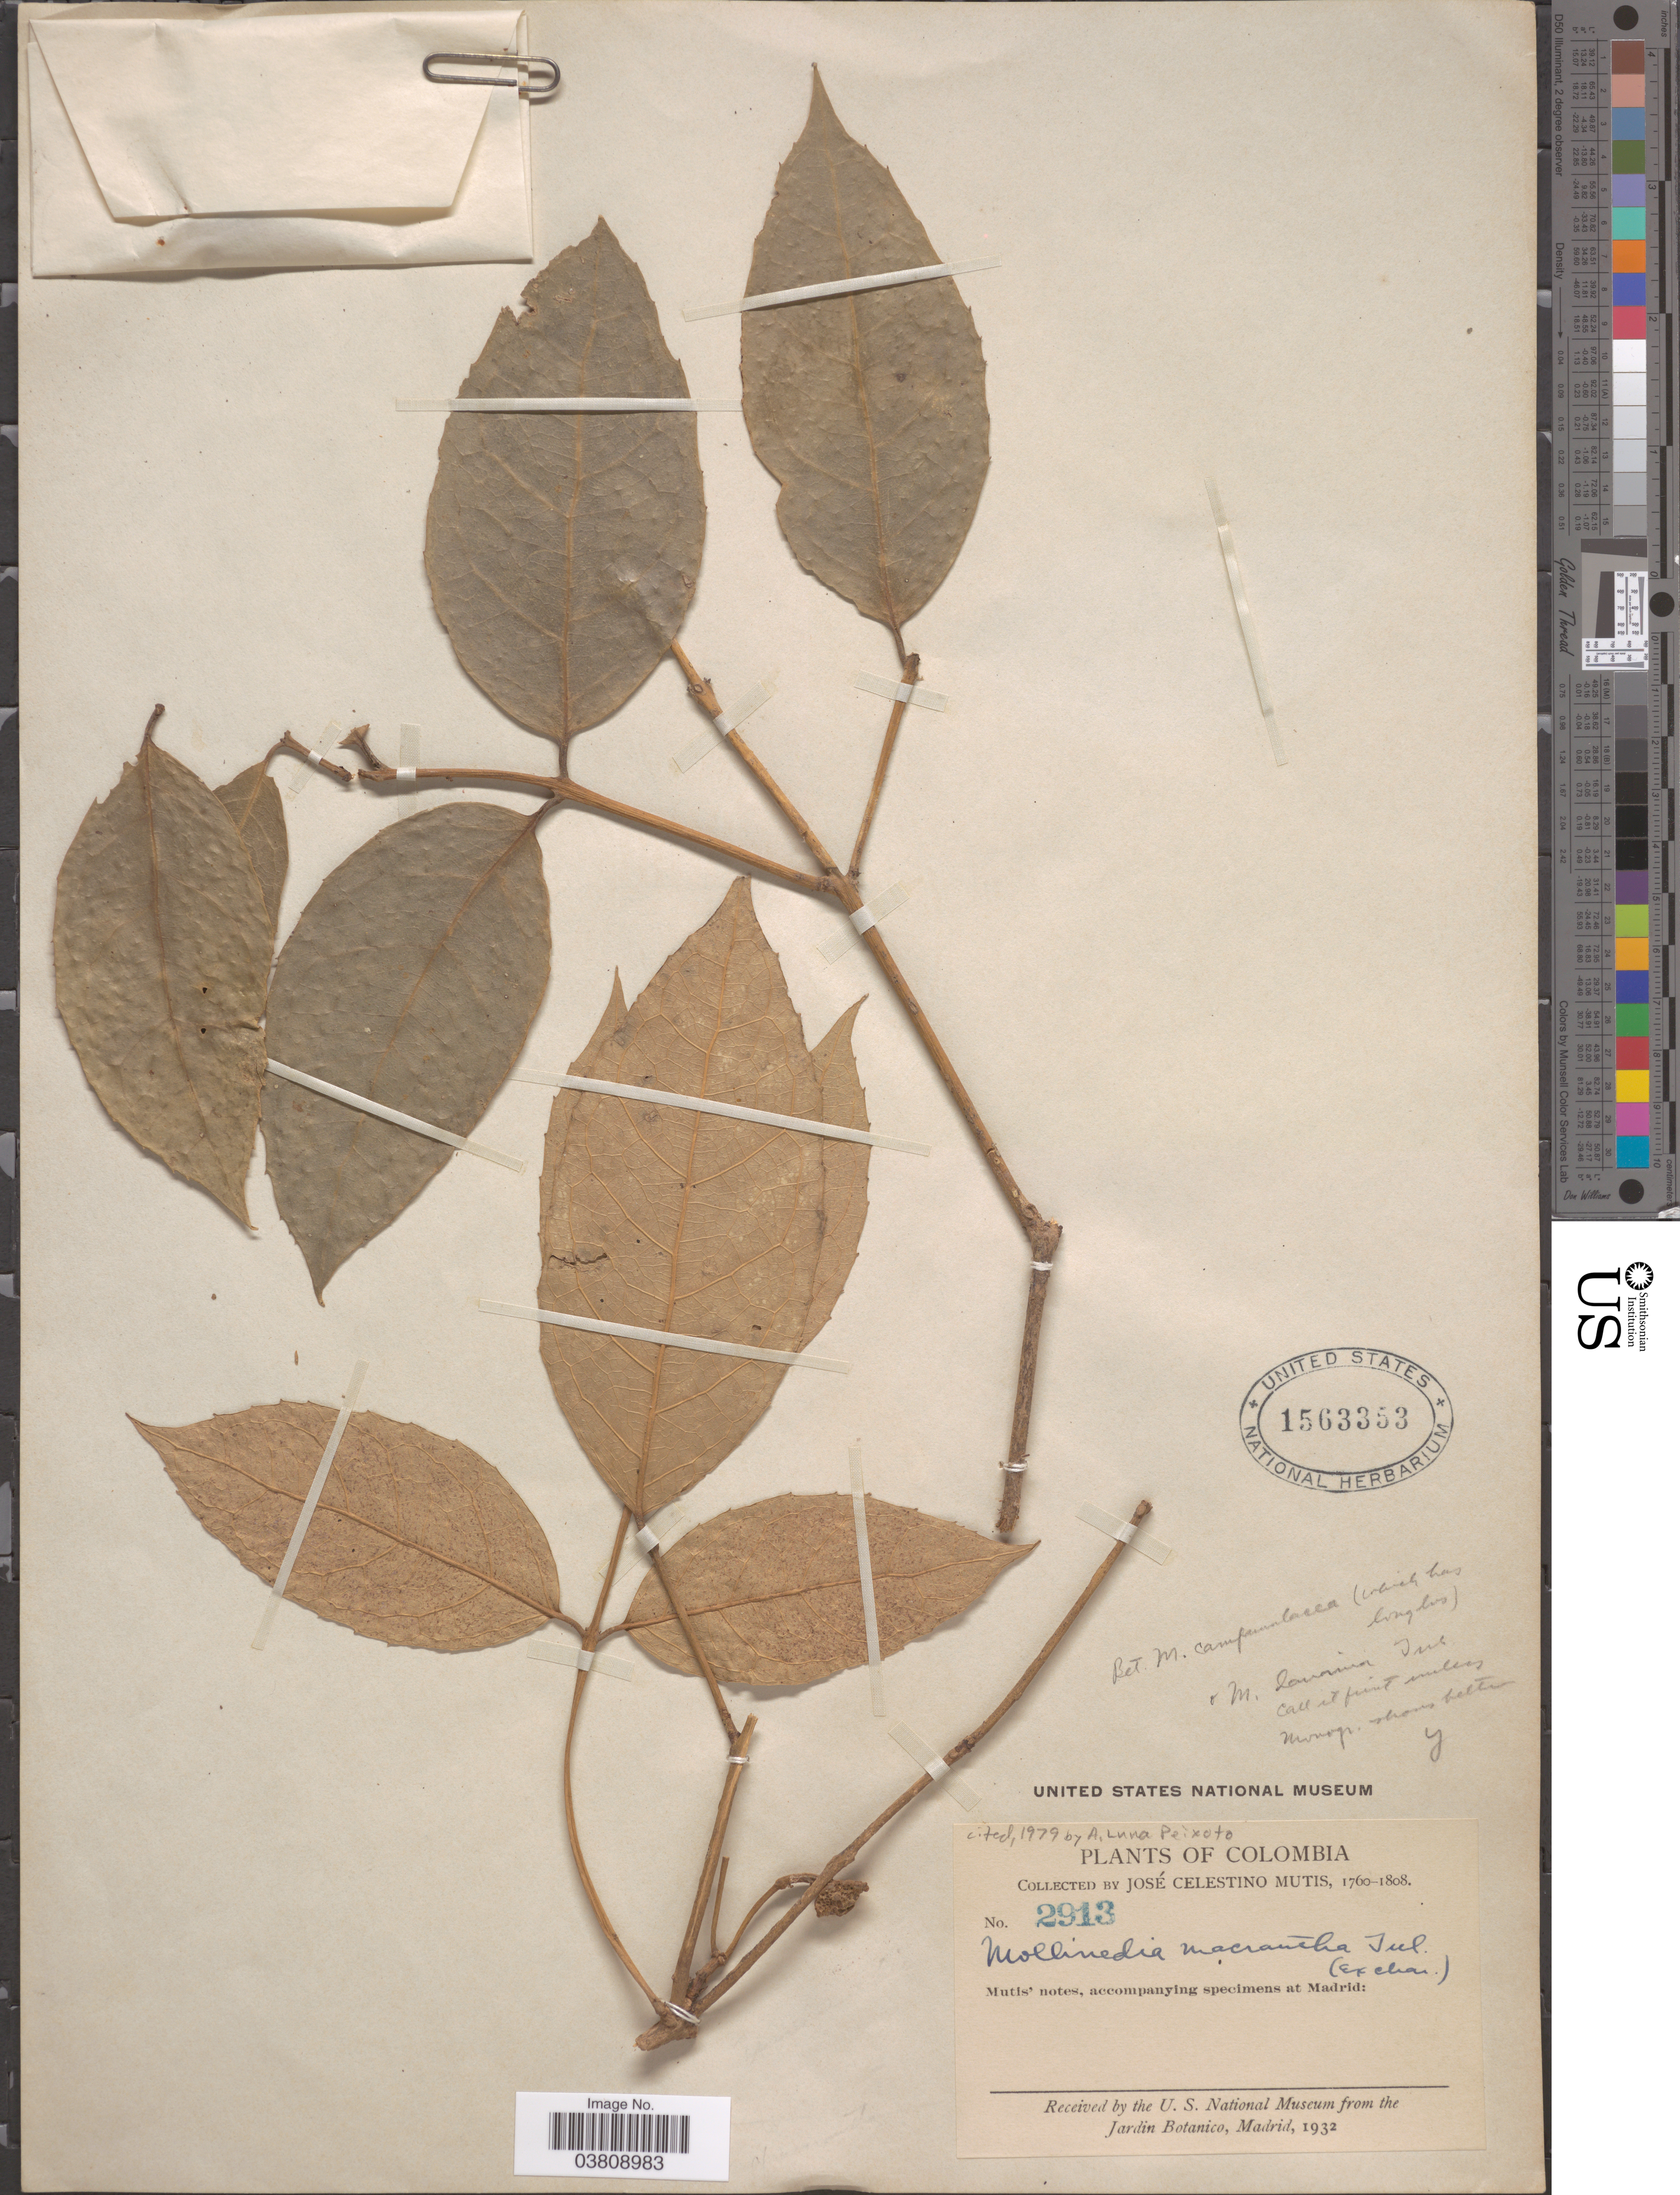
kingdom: Plantae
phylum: Tracheophyta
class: Magnoliopsida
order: Laurales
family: Monimiaceae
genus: Mollinedia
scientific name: Mollinedia macrantha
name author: Tul.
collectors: J. C. B. Mutis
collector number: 2913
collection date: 1760/1808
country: Colombia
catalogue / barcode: US 1563353